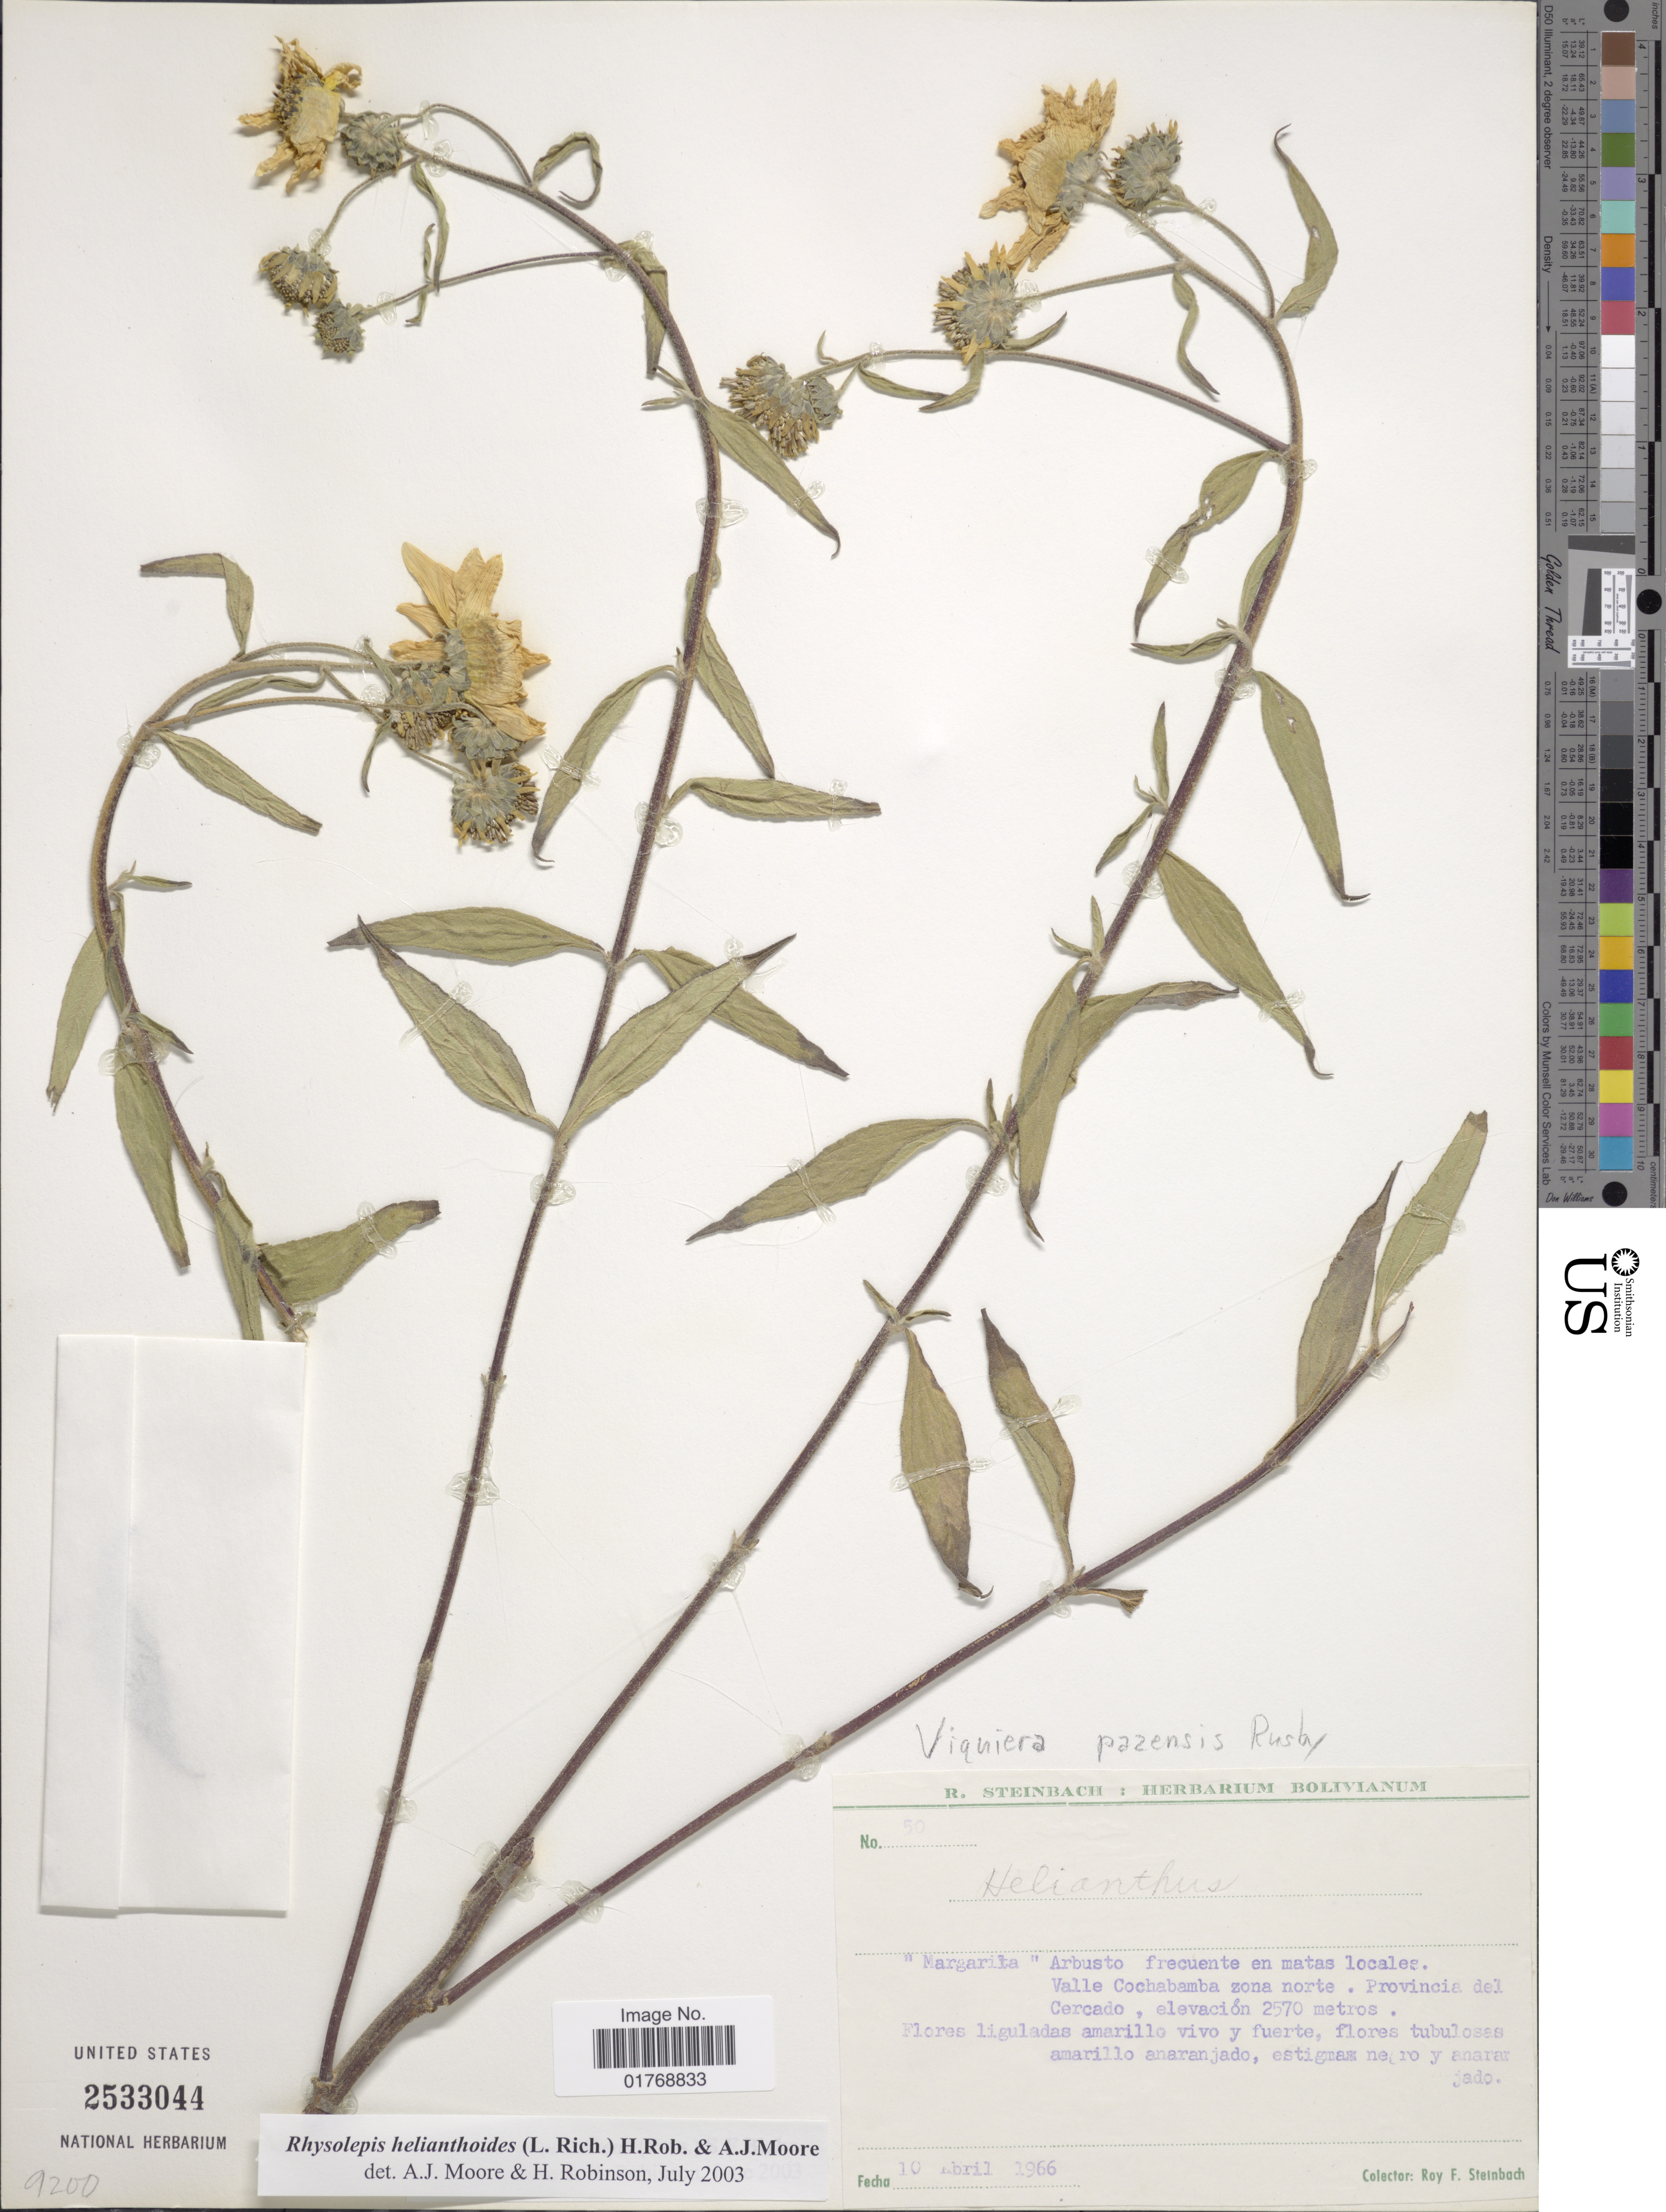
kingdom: Plantae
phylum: Tracheophyta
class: Magnoliopsida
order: Asterales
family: Asteraceae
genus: Viguiera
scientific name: Viguiera procumbens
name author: (Pers.) S.F. Blake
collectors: R. F. Steinbach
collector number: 59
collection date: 1966-04-10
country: Bolivia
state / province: Cochabamba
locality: Valle Cochabamba zona norte, Provincia del Cercado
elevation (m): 2570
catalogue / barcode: US 2533044